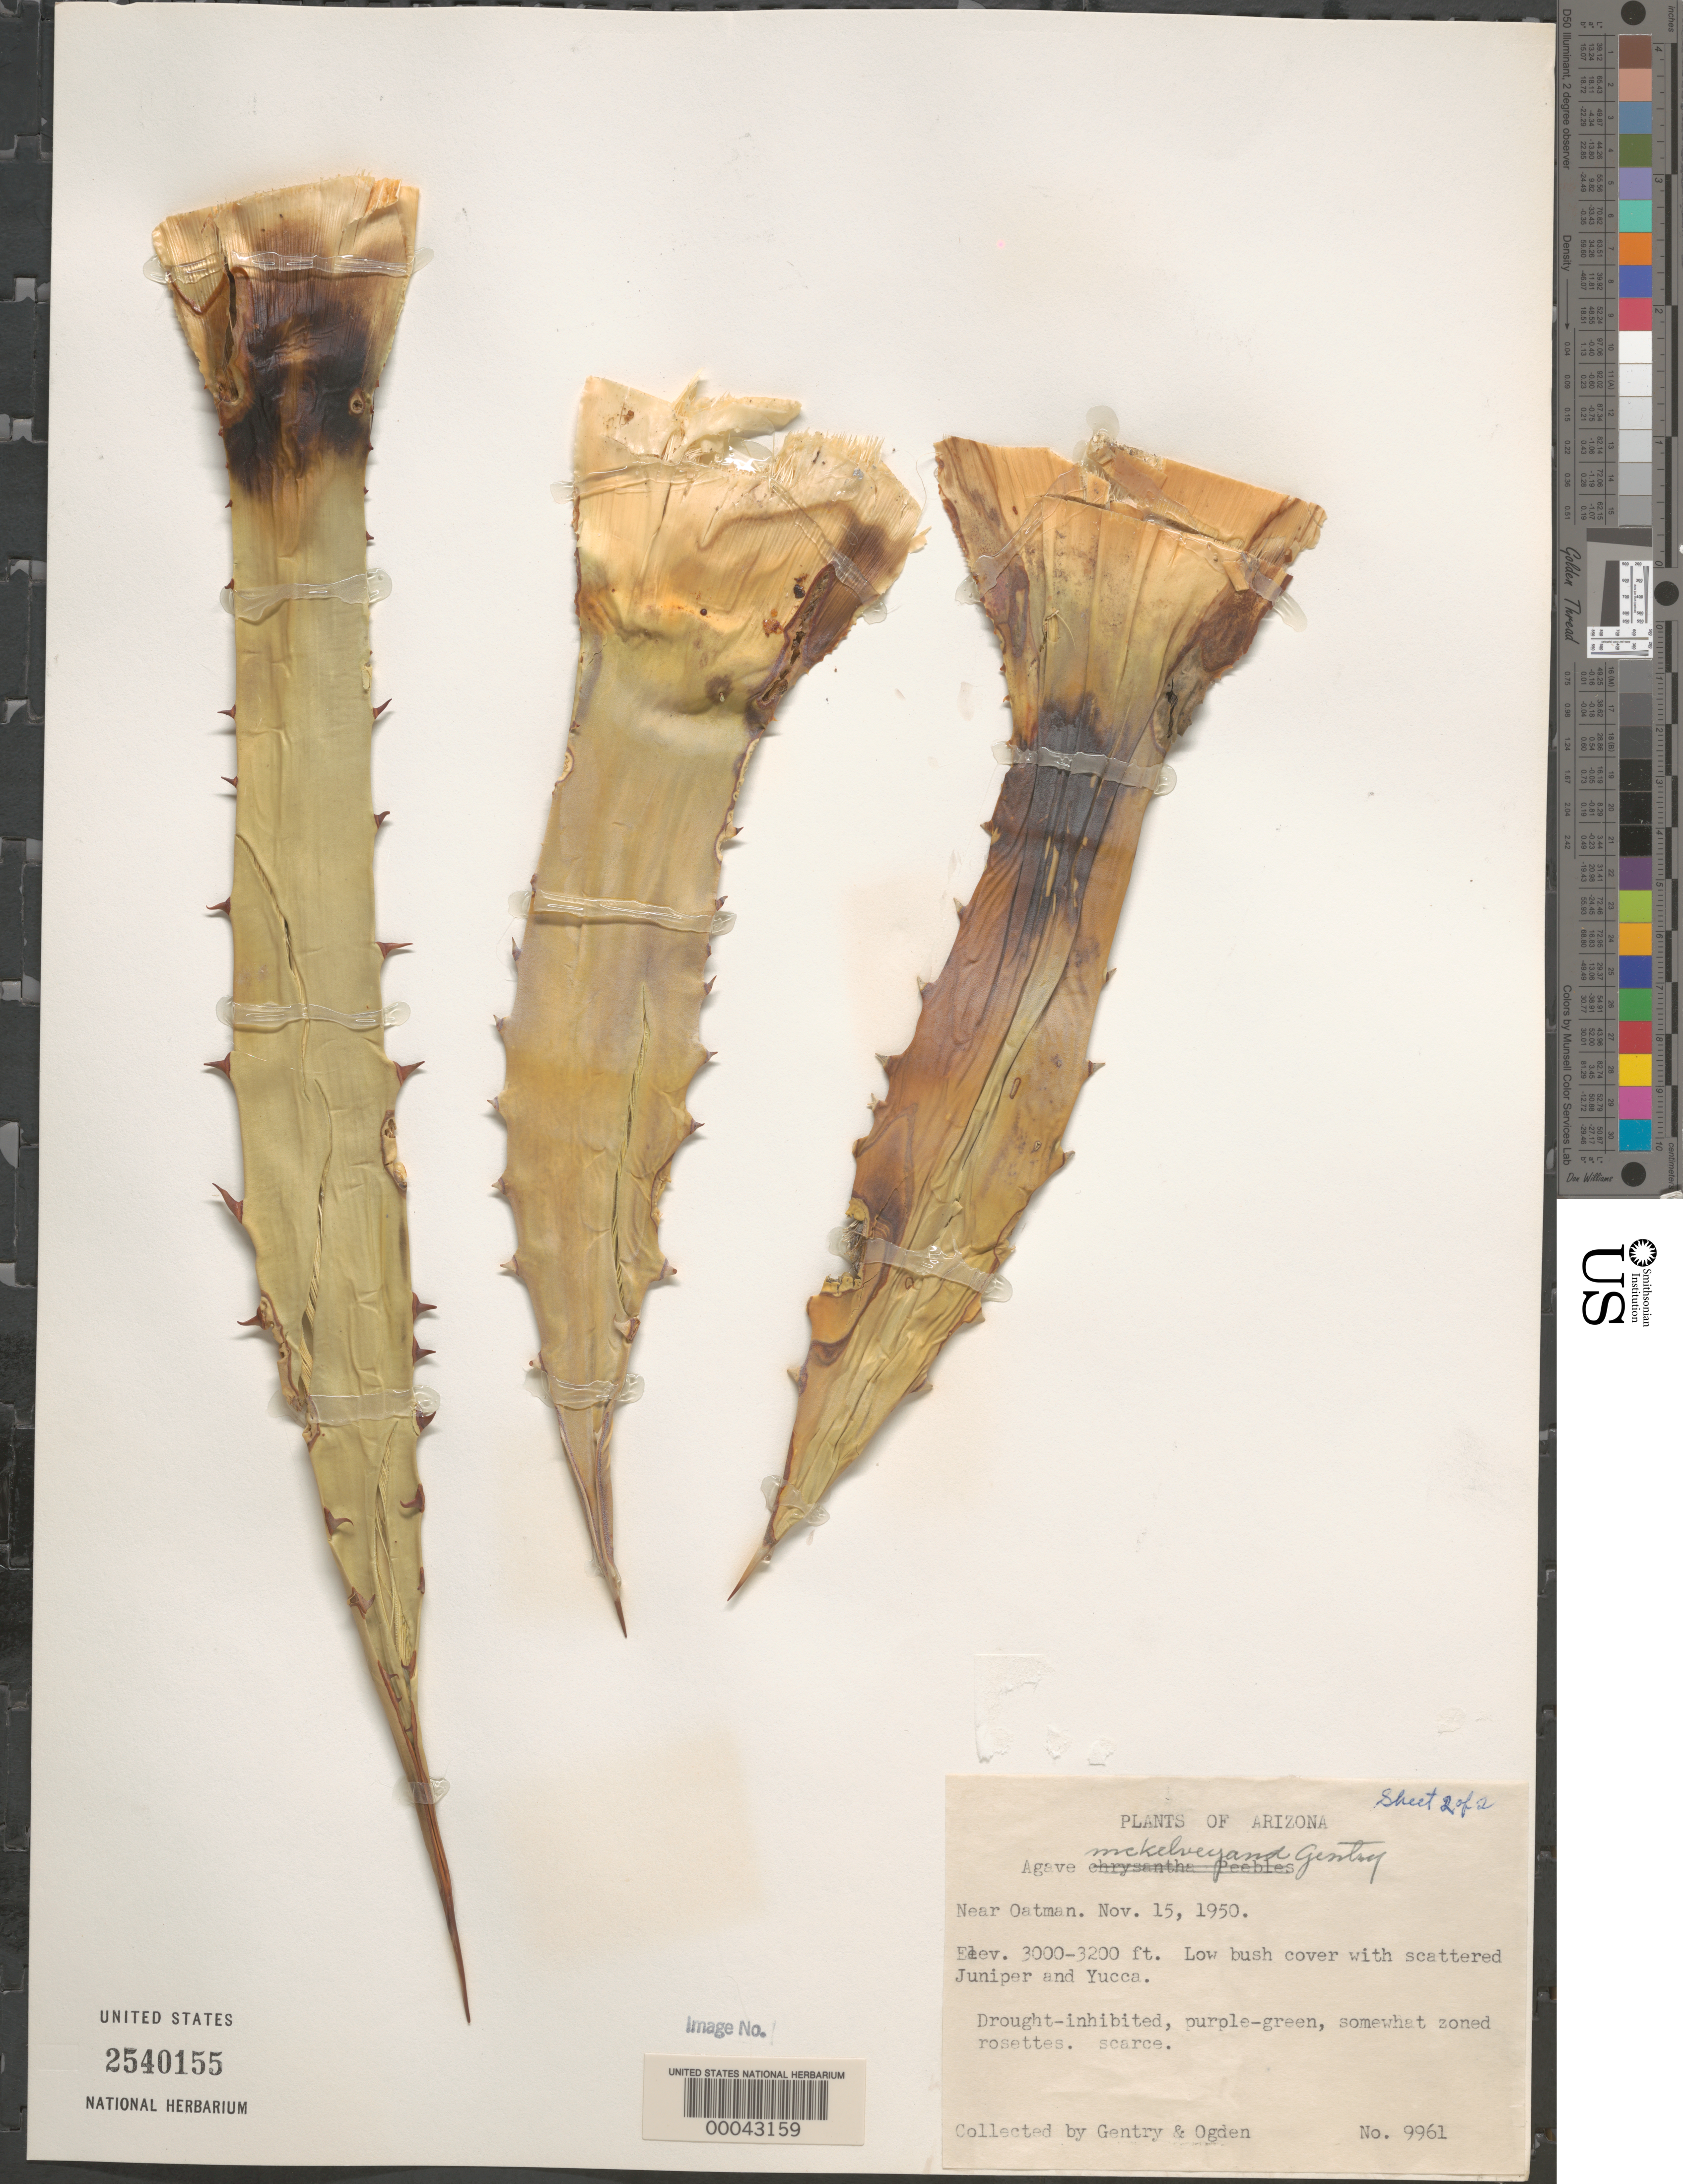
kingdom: Plantae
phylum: Tracheophyta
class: Liliopsida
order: Asparagales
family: Asparagaceae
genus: Agave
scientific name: Agave mckelveyana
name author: Gentry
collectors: Gentry, -- & -. Ogden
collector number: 9961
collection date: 1950-11-15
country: United States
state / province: Arizona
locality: Near Oatman.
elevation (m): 914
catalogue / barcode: US 2540155